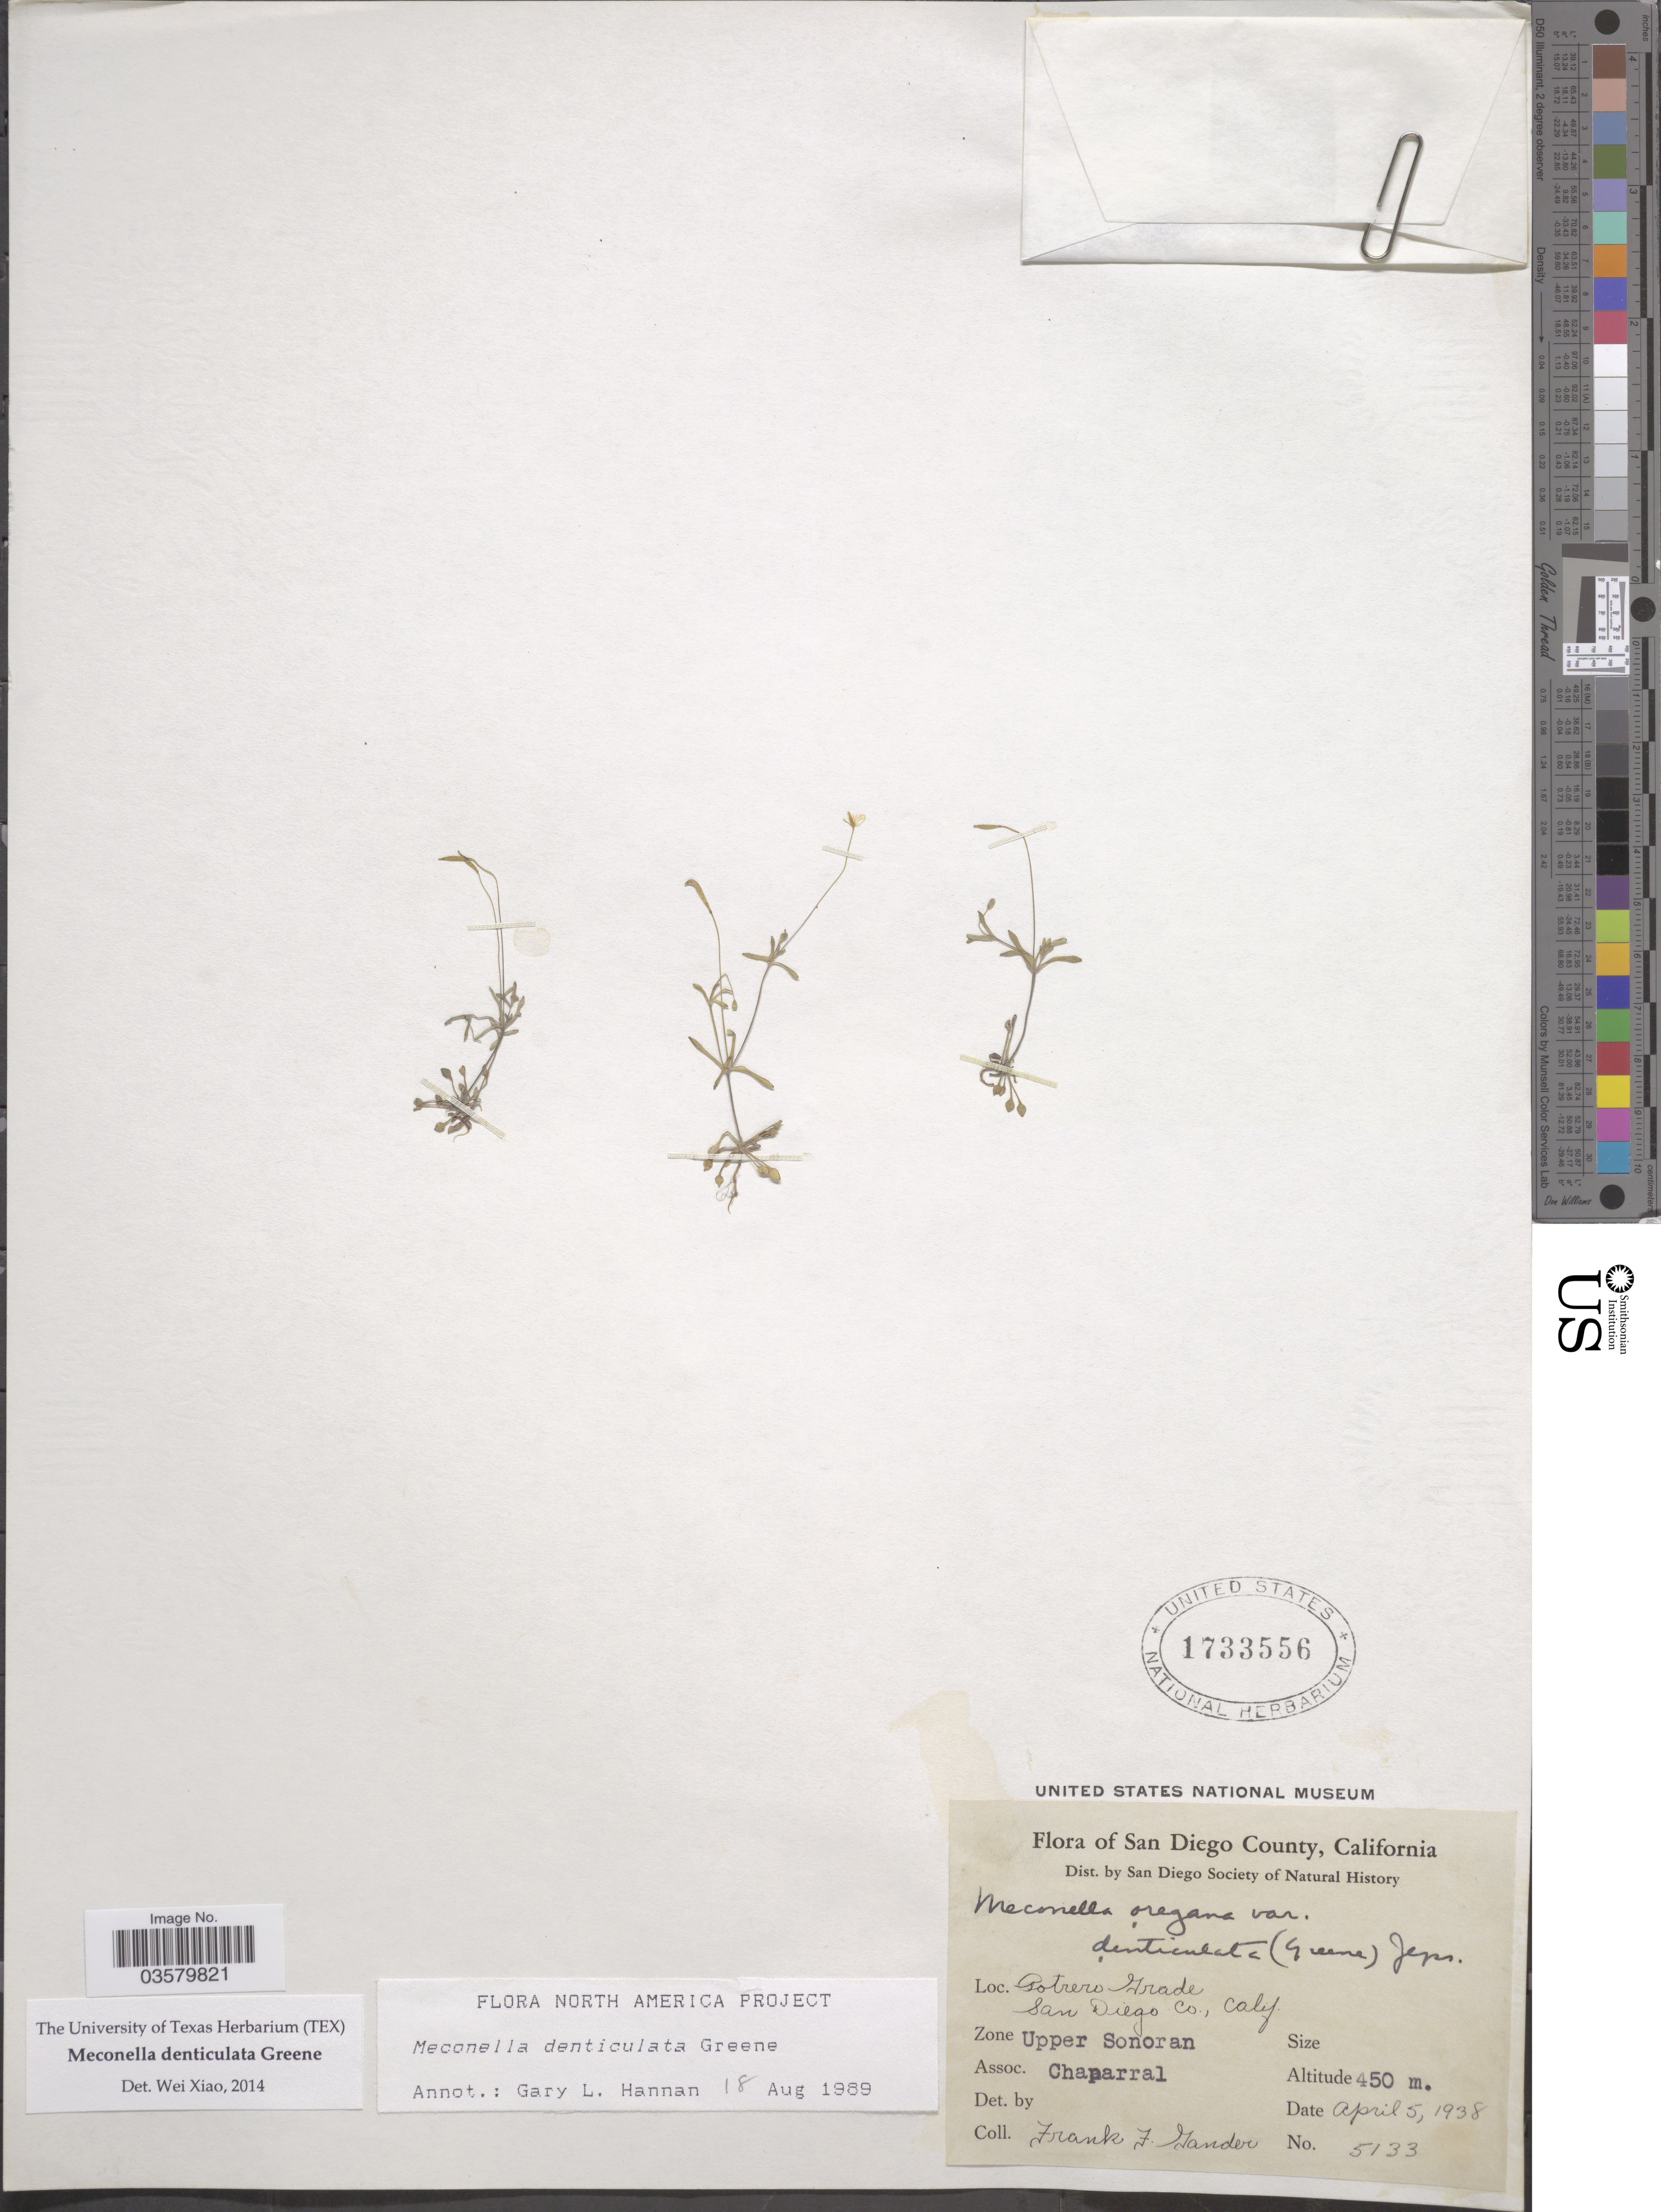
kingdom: Plantae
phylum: Tracheophyta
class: Magnoliopsida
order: Ranunculales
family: Papaveraceae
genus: Meconella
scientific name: Meconella denticulata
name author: Greene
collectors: F. Gander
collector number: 5133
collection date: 1938-04-05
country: United States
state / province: California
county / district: San Diego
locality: San Diego County. Potrero Grade. San Diego Co. Zone Upper Sonoran.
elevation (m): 450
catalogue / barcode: US 1733556